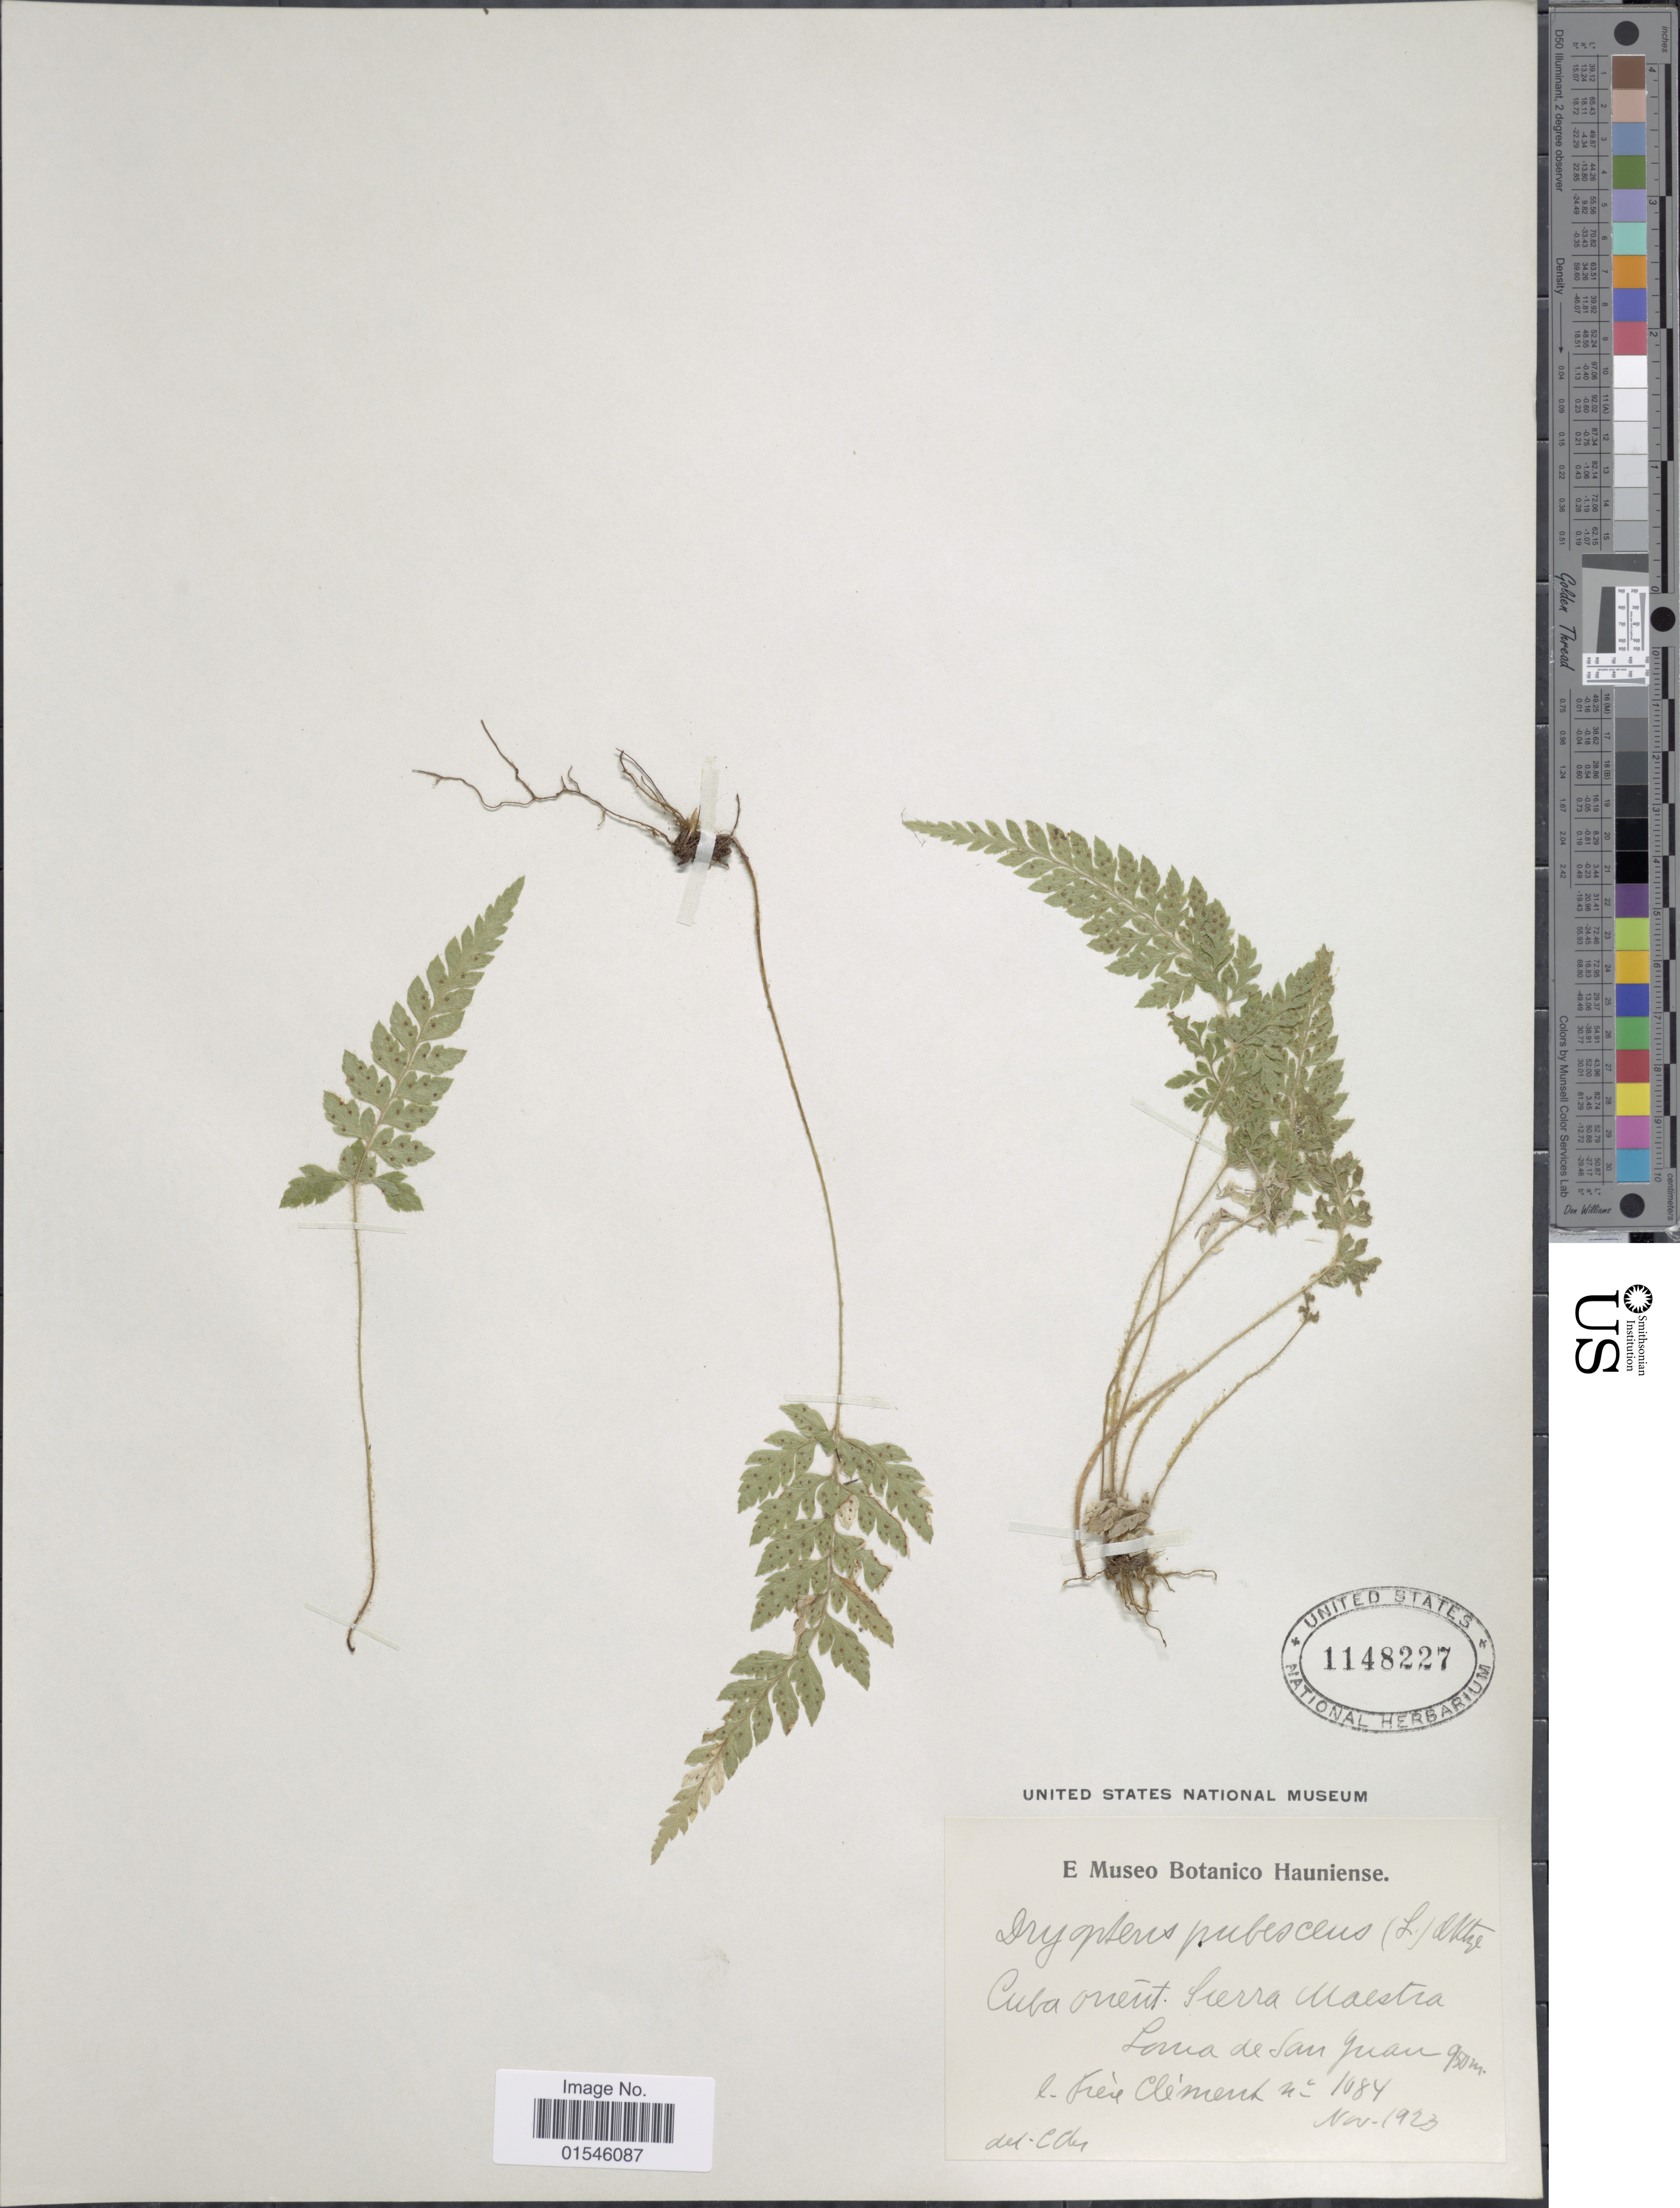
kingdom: Plantae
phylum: Tracheophyta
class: Polypodiopsida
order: Polypodiales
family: Dryopteridaceae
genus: Polystichopsis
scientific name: Polystichopsis pubescens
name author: (L.) C.V. Morton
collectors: B. Clement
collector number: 1084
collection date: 1923-11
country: Cuba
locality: Cuba orient, Sierra Maestra, Loma de San Juan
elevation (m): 950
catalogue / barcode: US 1148227